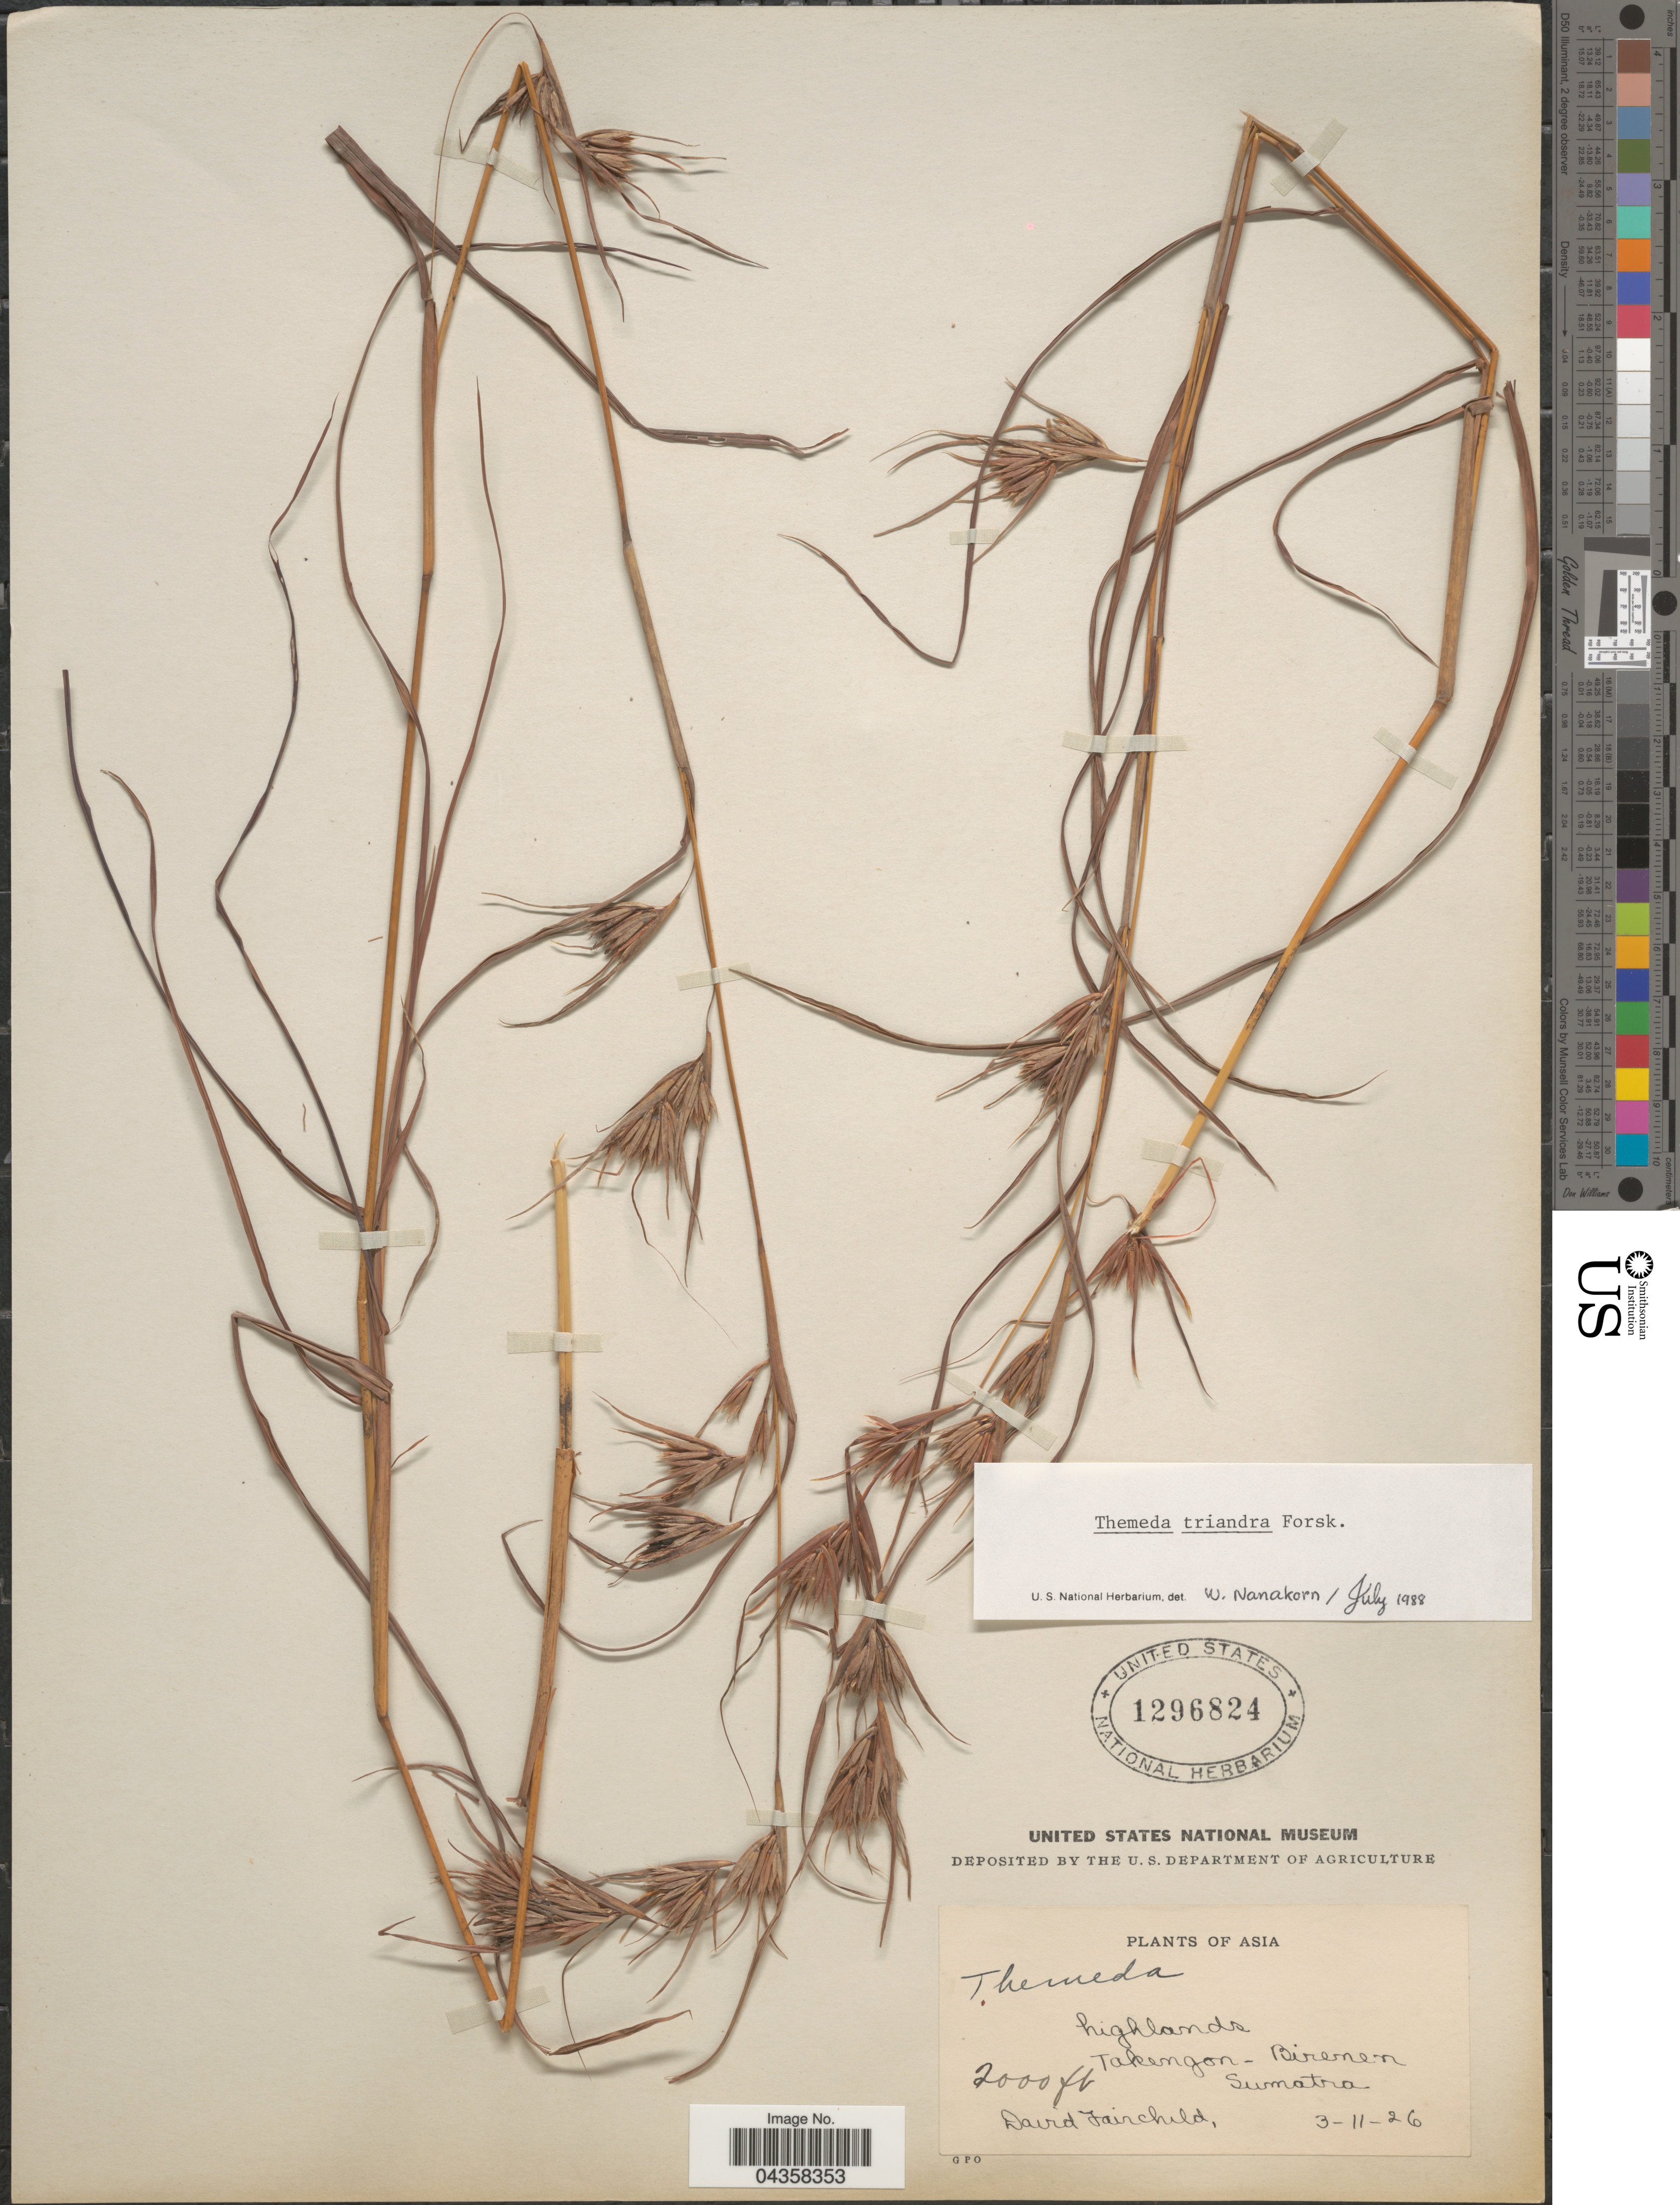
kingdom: Plantae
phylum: Tracheophyta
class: Liliopsida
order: Poales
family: Poaceae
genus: Themeda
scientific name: Themeda triandra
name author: Forssk.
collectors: D. Fairchild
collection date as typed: Transcribed d/m/y: 3/11/26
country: Indonesia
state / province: Sumatra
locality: Highlands. Takengon - Birenen.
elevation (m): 610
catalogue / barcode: US 1296824